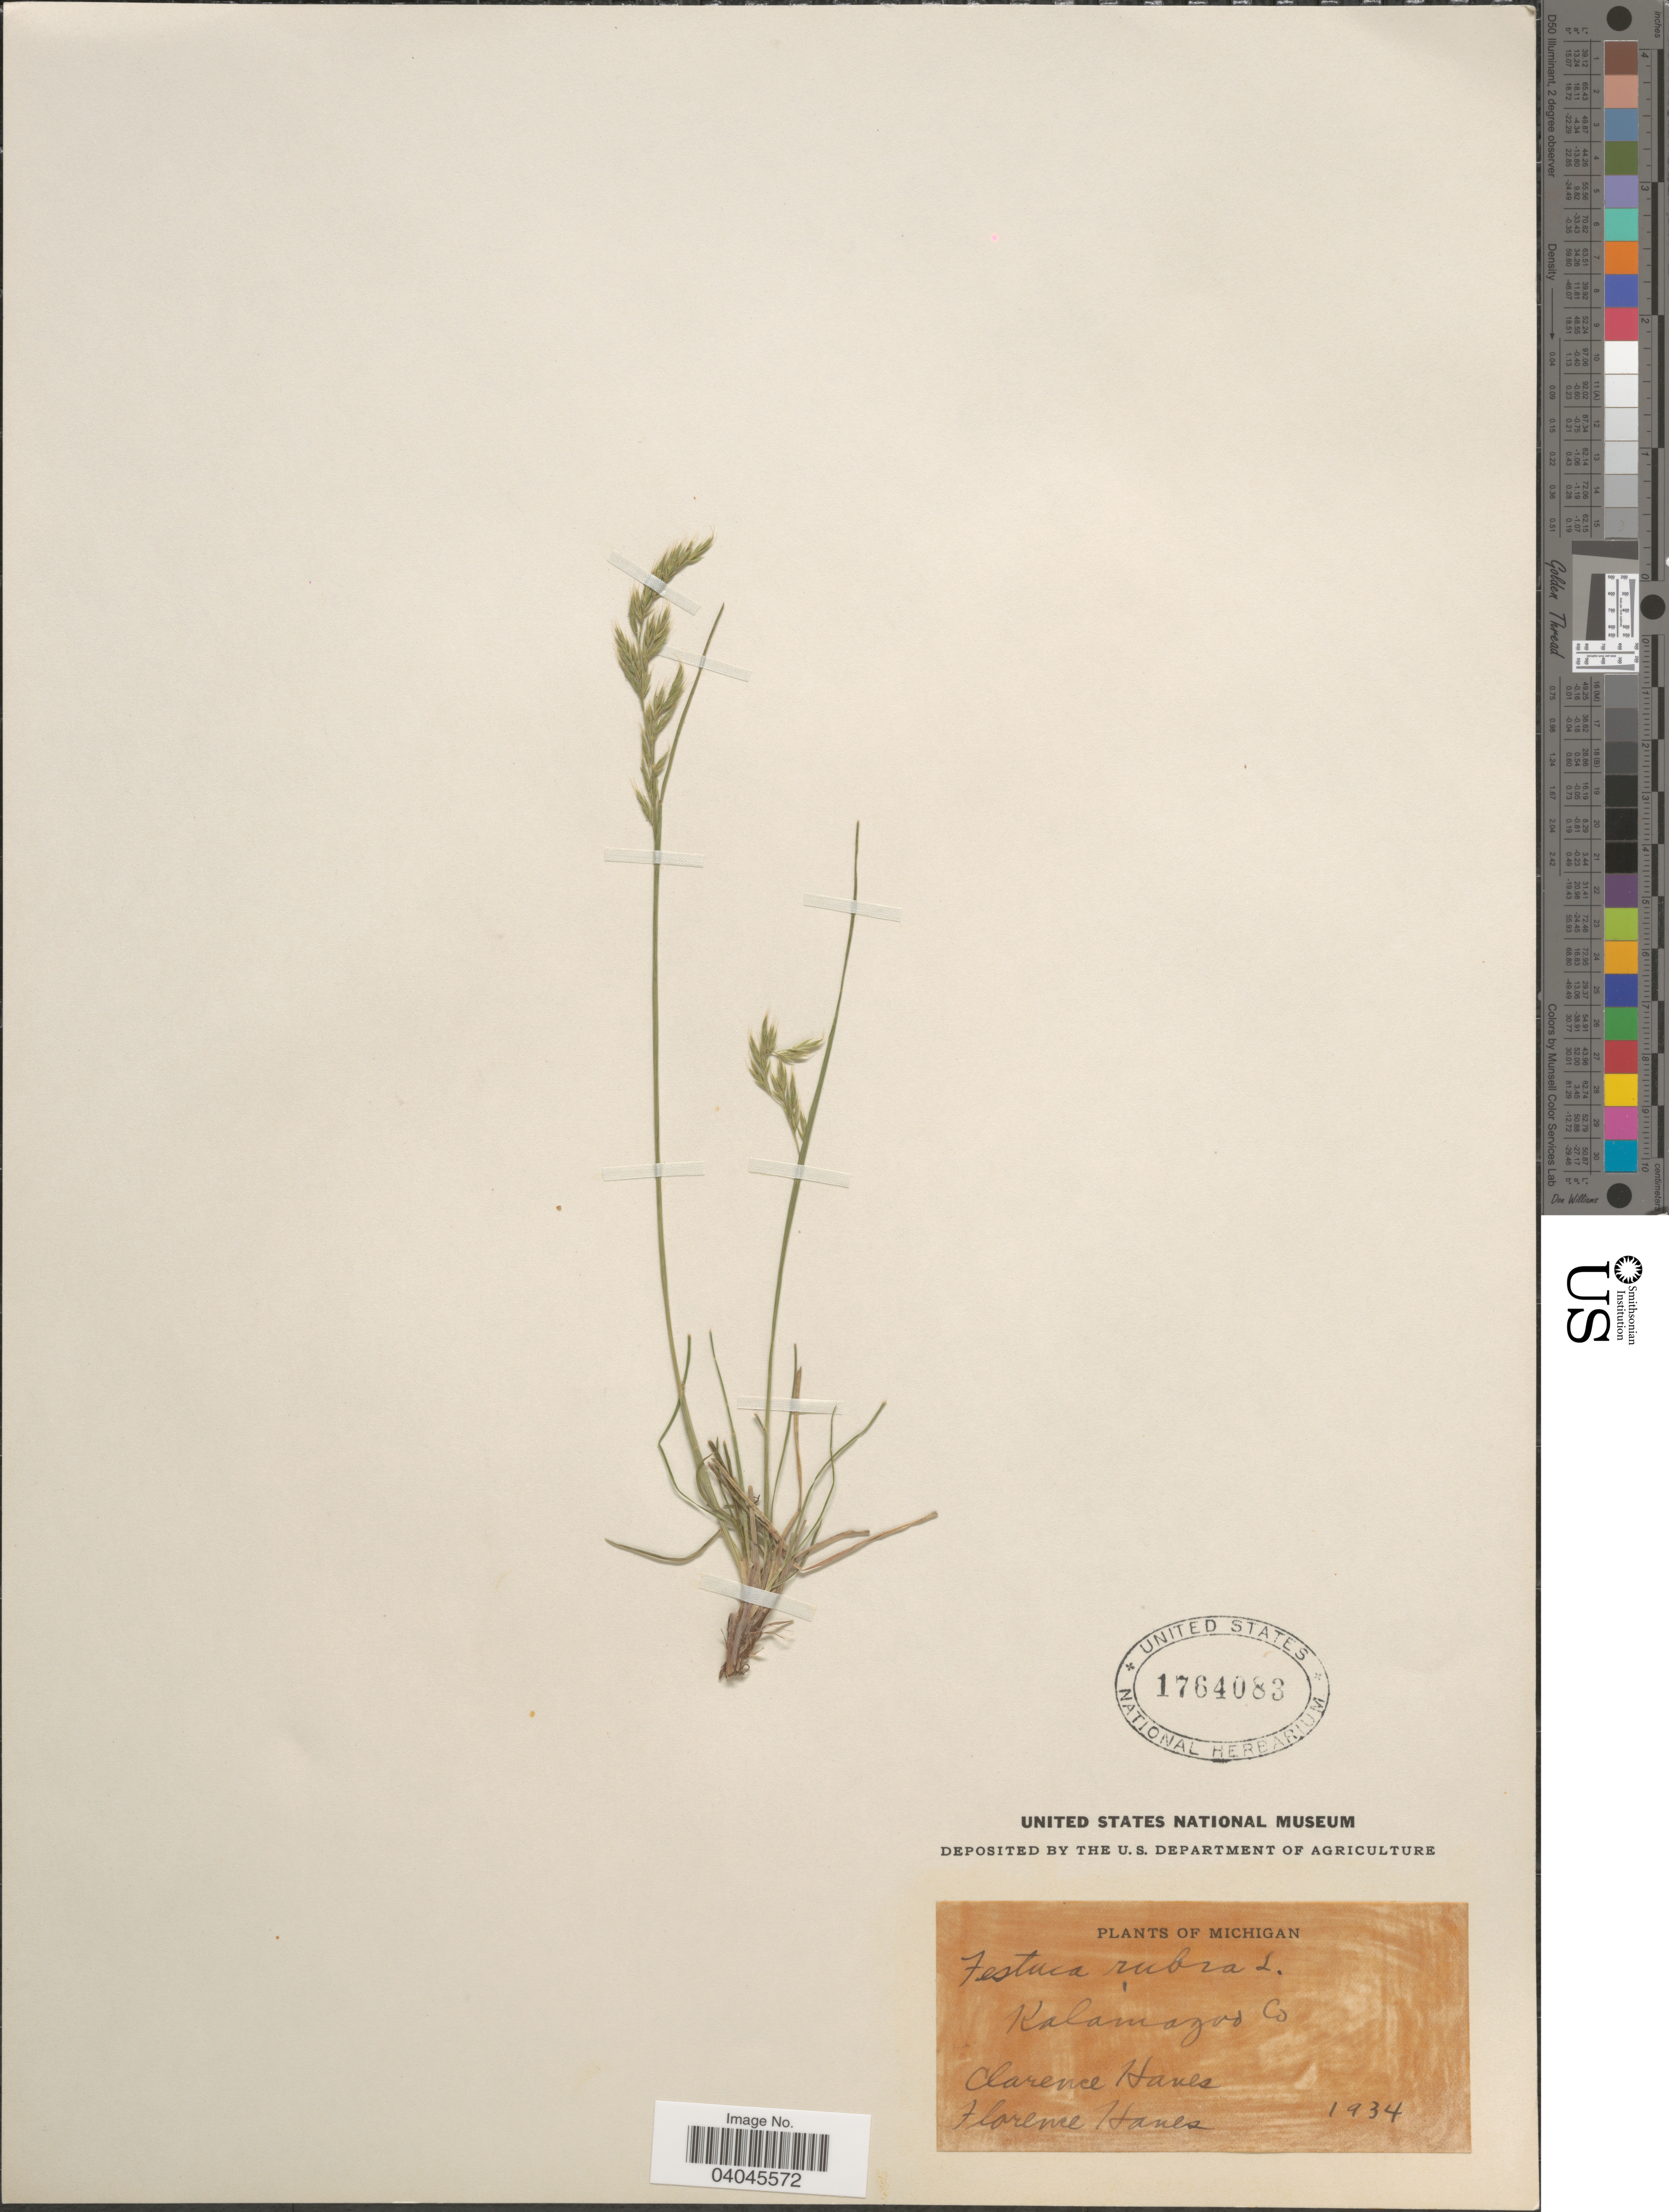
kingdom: Plantae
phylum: Tracheophyta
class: Liliopsida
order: Poales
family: Poaceae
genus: Festuca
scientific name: Festuca rubra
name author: L.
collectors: C. Hanes & F. Hanes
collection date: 1934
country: United States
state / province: Michigan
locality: Kalamazoo Co.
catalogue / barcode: US 1764083